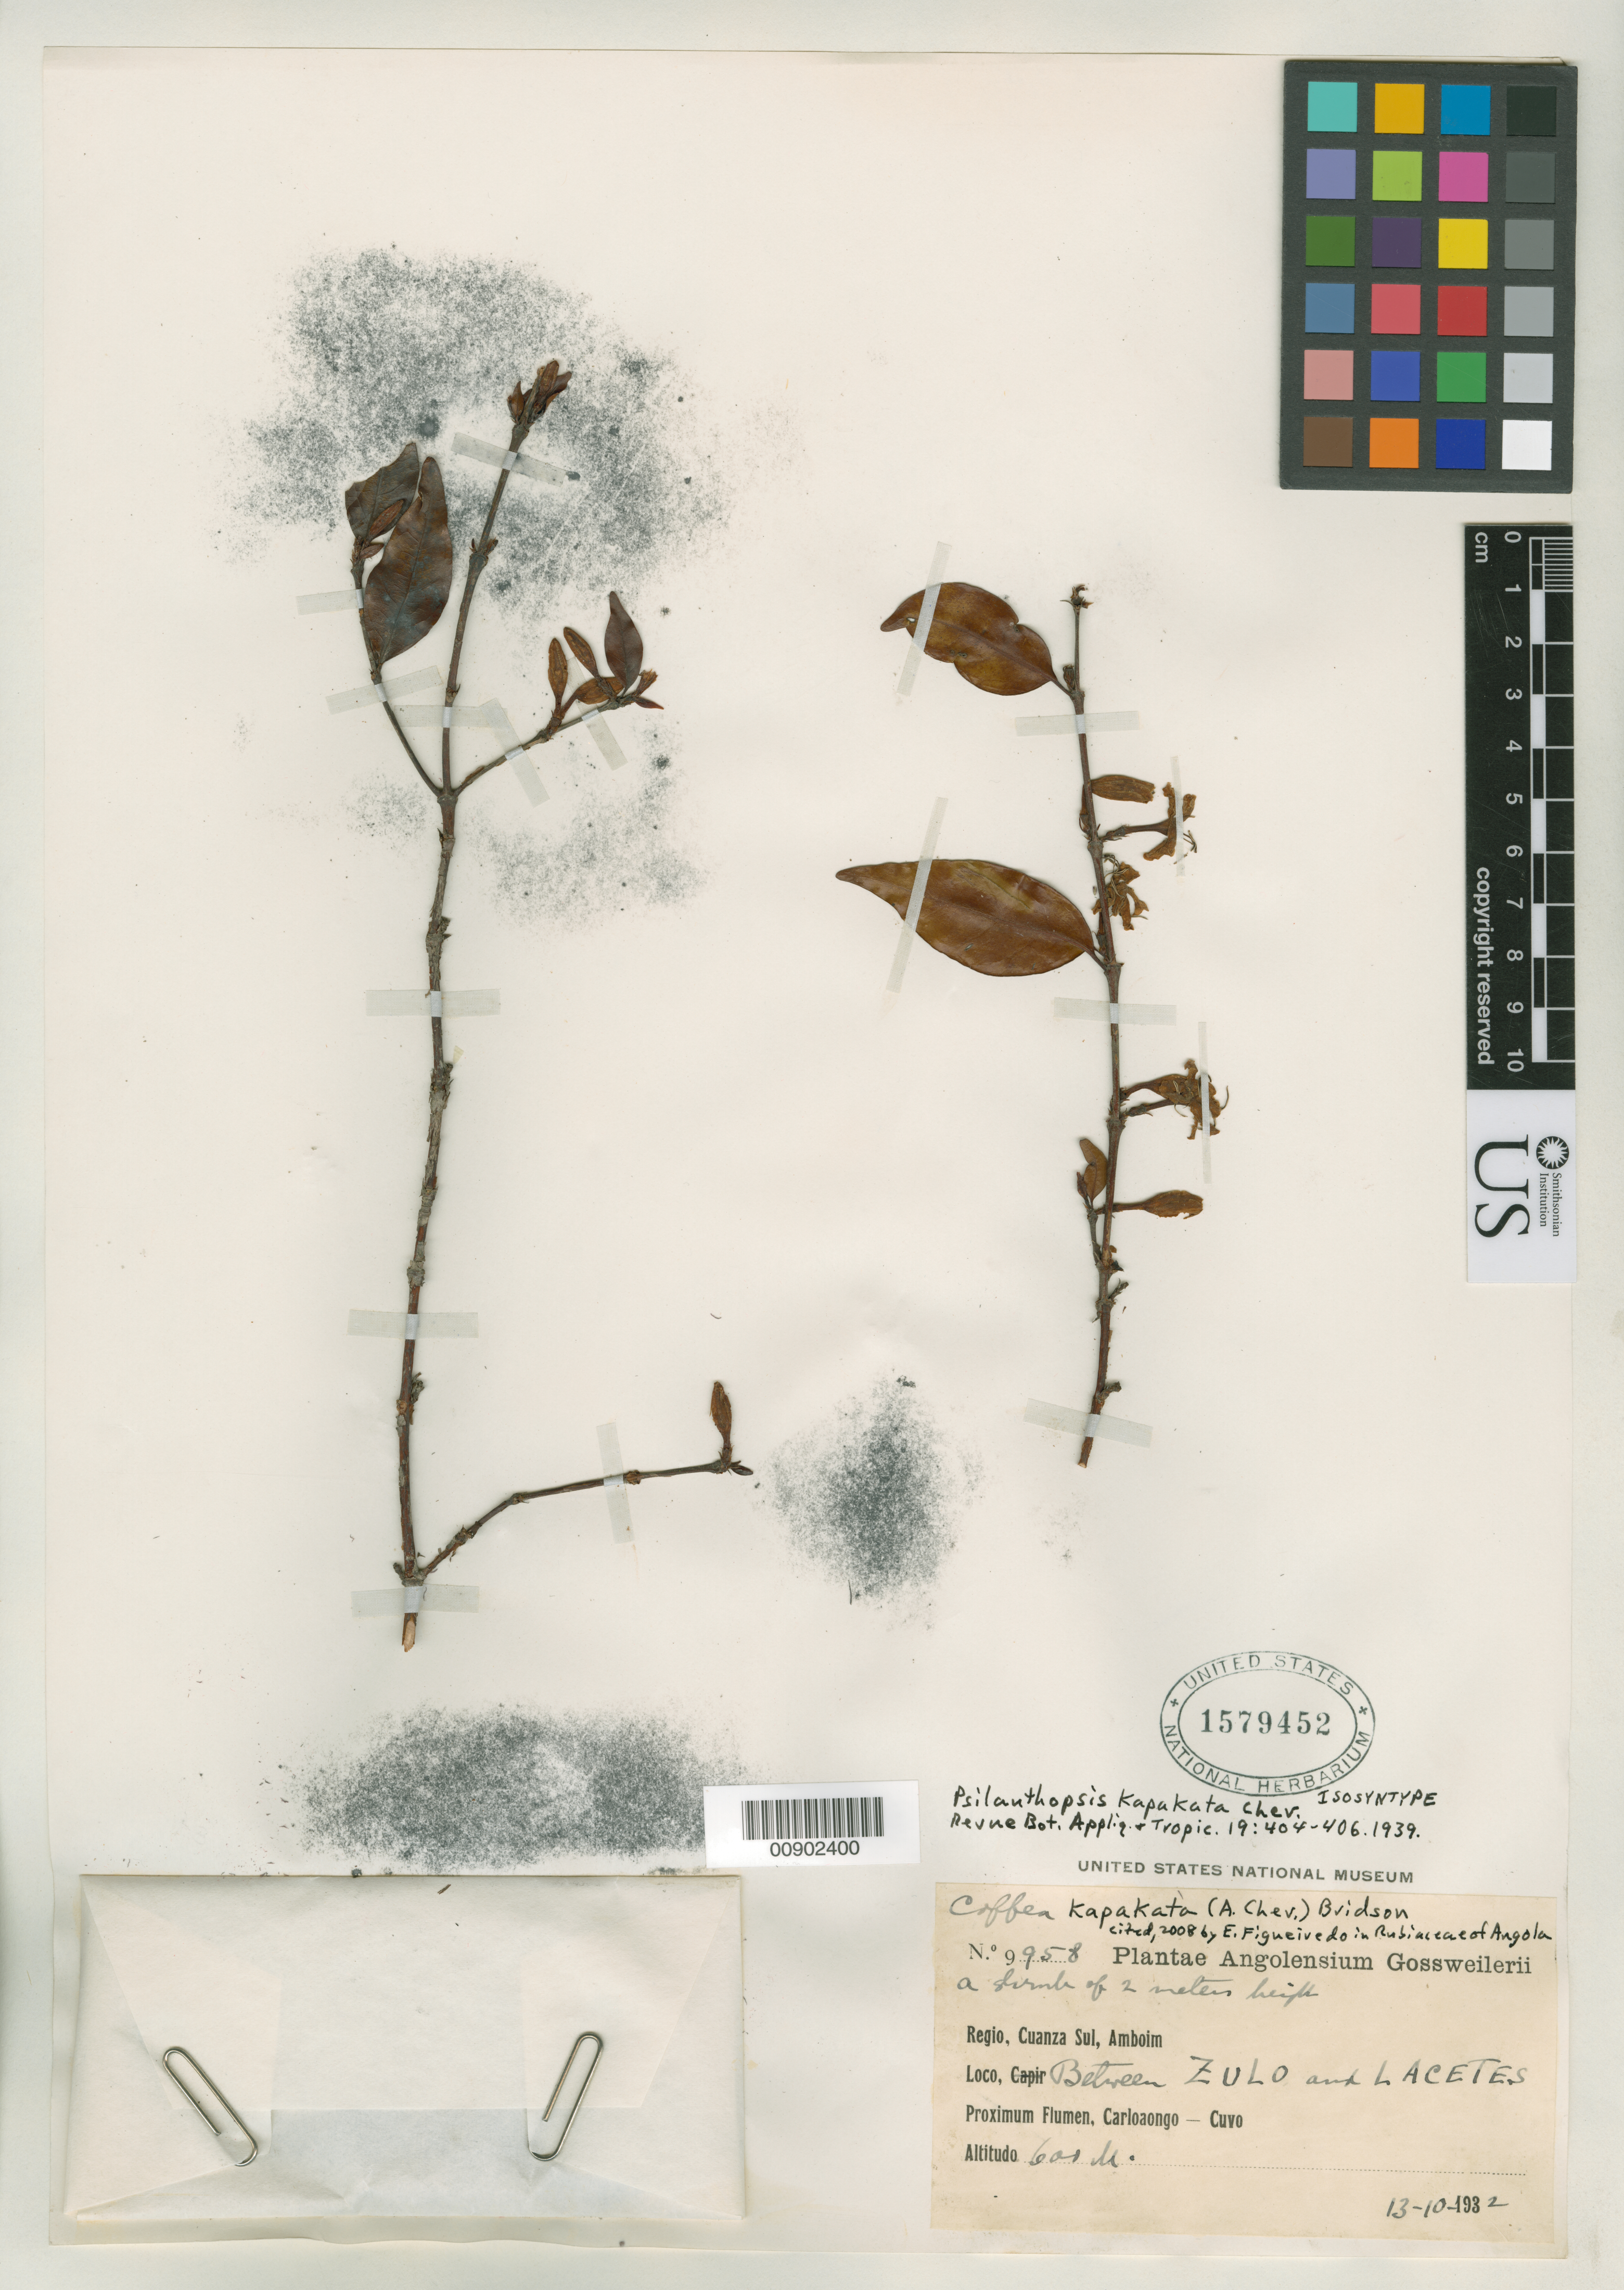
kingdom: Plantae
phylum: Tracheophyta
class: Magnoliopsida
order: Gentianales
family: Rubiaceae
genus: Psilanthopsis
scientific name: Psilanthopsis kapakata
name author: A. Chev.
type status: Isosyntype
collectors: J. Gossweiler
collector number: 9958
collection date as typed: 13 Oct 1932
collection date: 1932-10-13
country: Angola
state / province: Cuanza Sul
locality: Amboim. Between Zulo and Lacetes. Proximum Flumen, Carloaongo-Cuvo.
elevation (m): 600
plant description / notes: Currently accepted name as cited by E. Figueiredo in Rubiaceae of Angola (2008).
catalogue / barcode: US 1579452